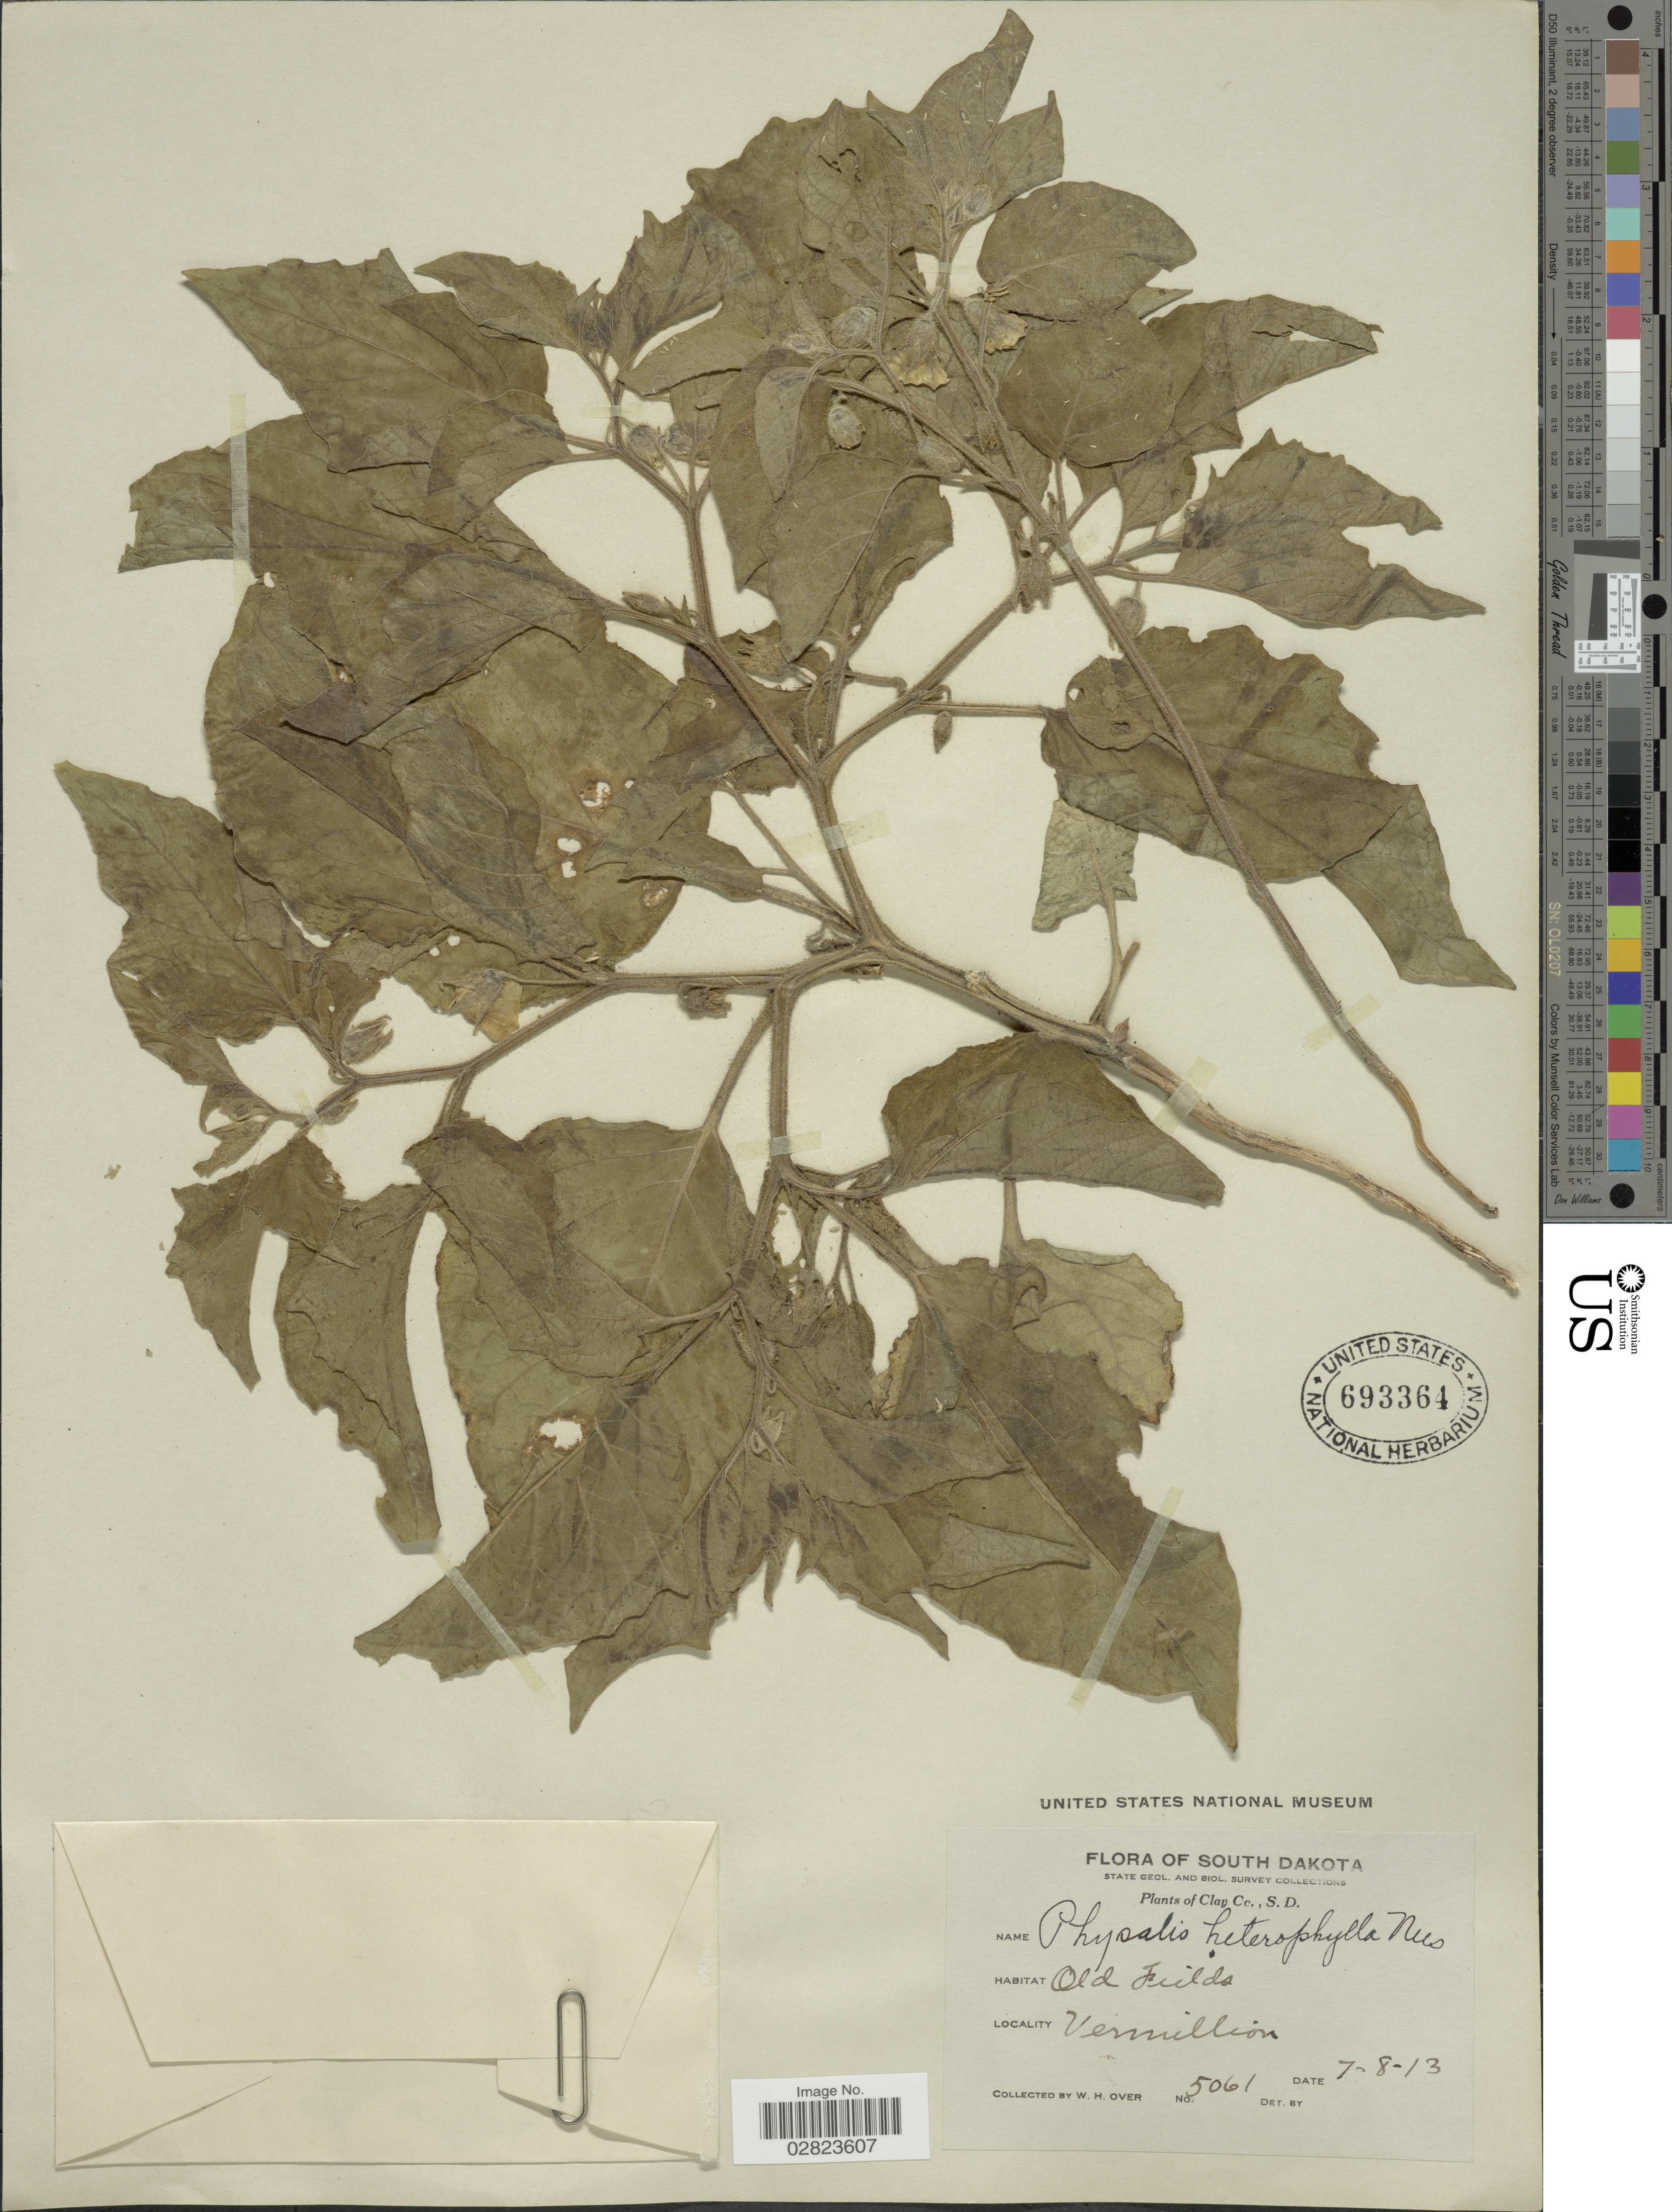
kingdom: Plantae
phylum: Tracheophyta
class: Magnoliopsida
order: Solanales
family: Solanaceae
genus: Physalis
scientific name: Physalis heterophylla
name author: Nees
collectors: W. Over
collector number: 5061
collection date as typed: Transcribed d/m/y: 7/8/13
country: United States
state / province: South Dakota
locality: Clay Co. Vermillion.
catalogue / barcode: US 693364